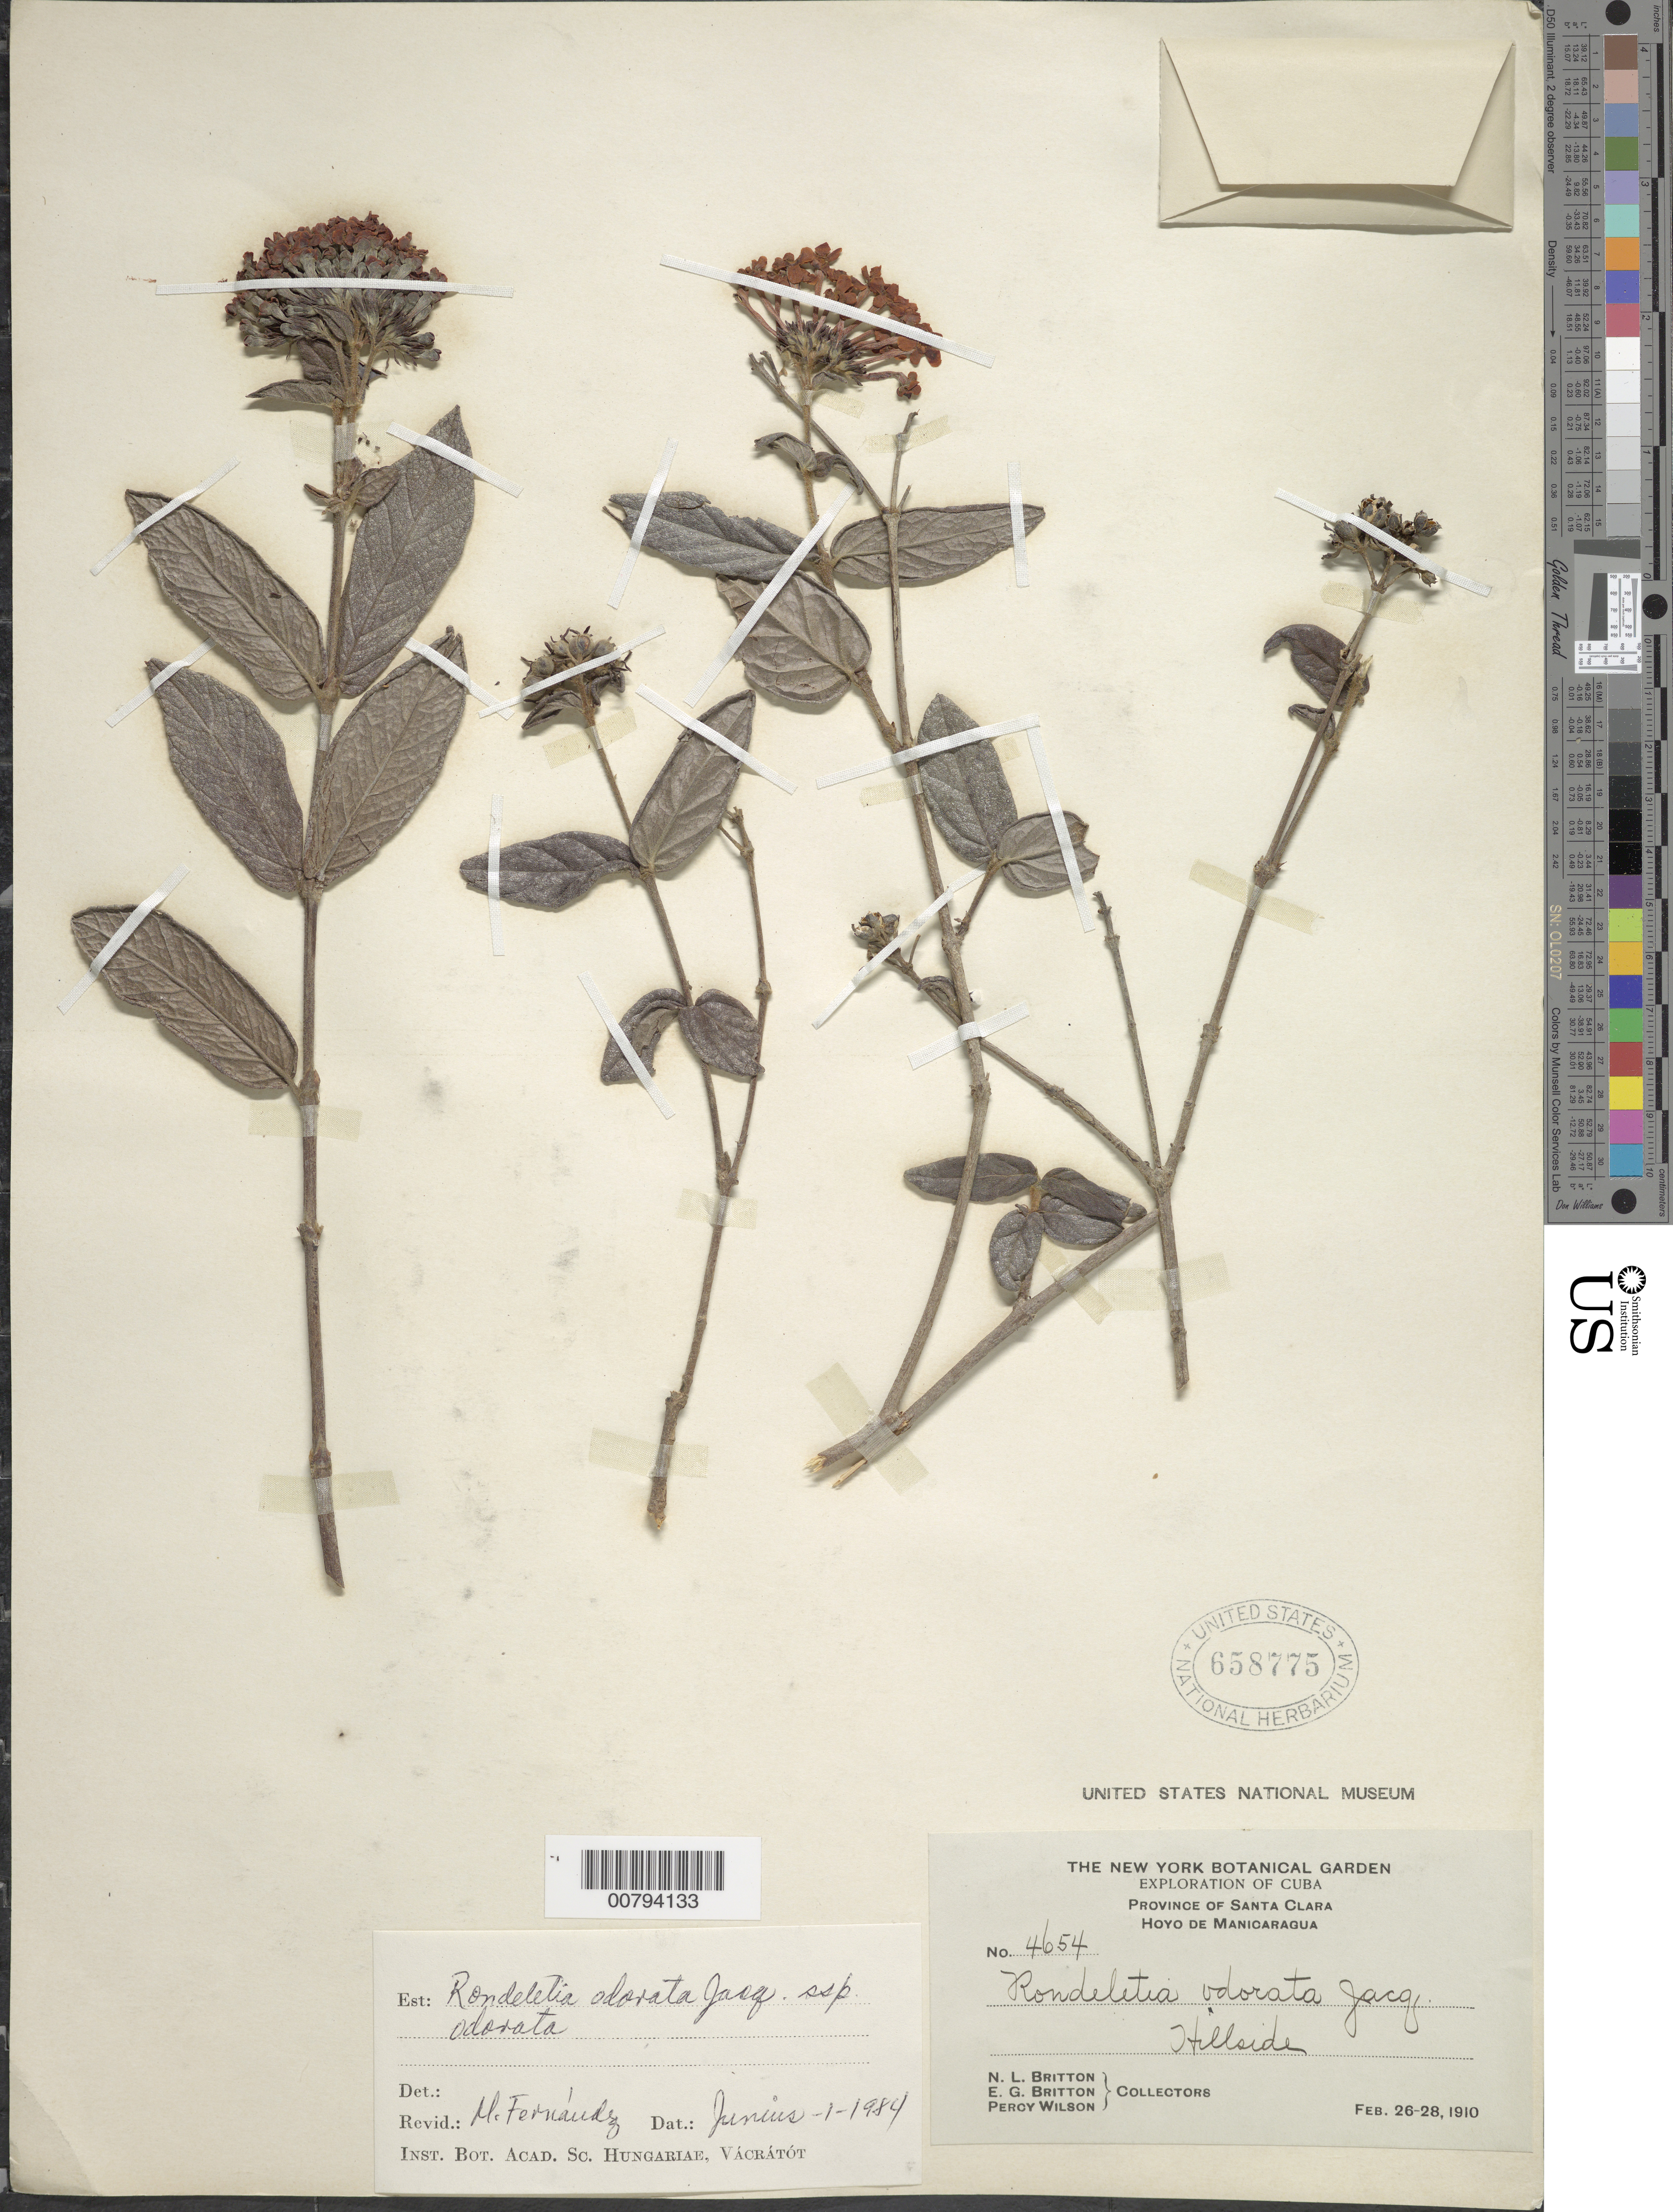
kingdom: Plantae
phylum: Tracheophyta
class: Magnoliopsida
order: Gentianales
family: Rubiaceae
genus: Rondeletia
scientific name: Rondeletia odorata subsp. odorata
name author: Jacq.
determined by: Fernandez, M.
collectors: N. Britton, E. G. Britton & W. Percy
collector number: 4654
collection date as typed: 26 Feb 1910 to 28 Feb 1910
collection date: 1910-02-26/1910-02-28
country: Cuba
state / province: Las Villas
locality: Hoyo de Manicaragua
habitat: Hillside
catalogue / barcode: US 658775